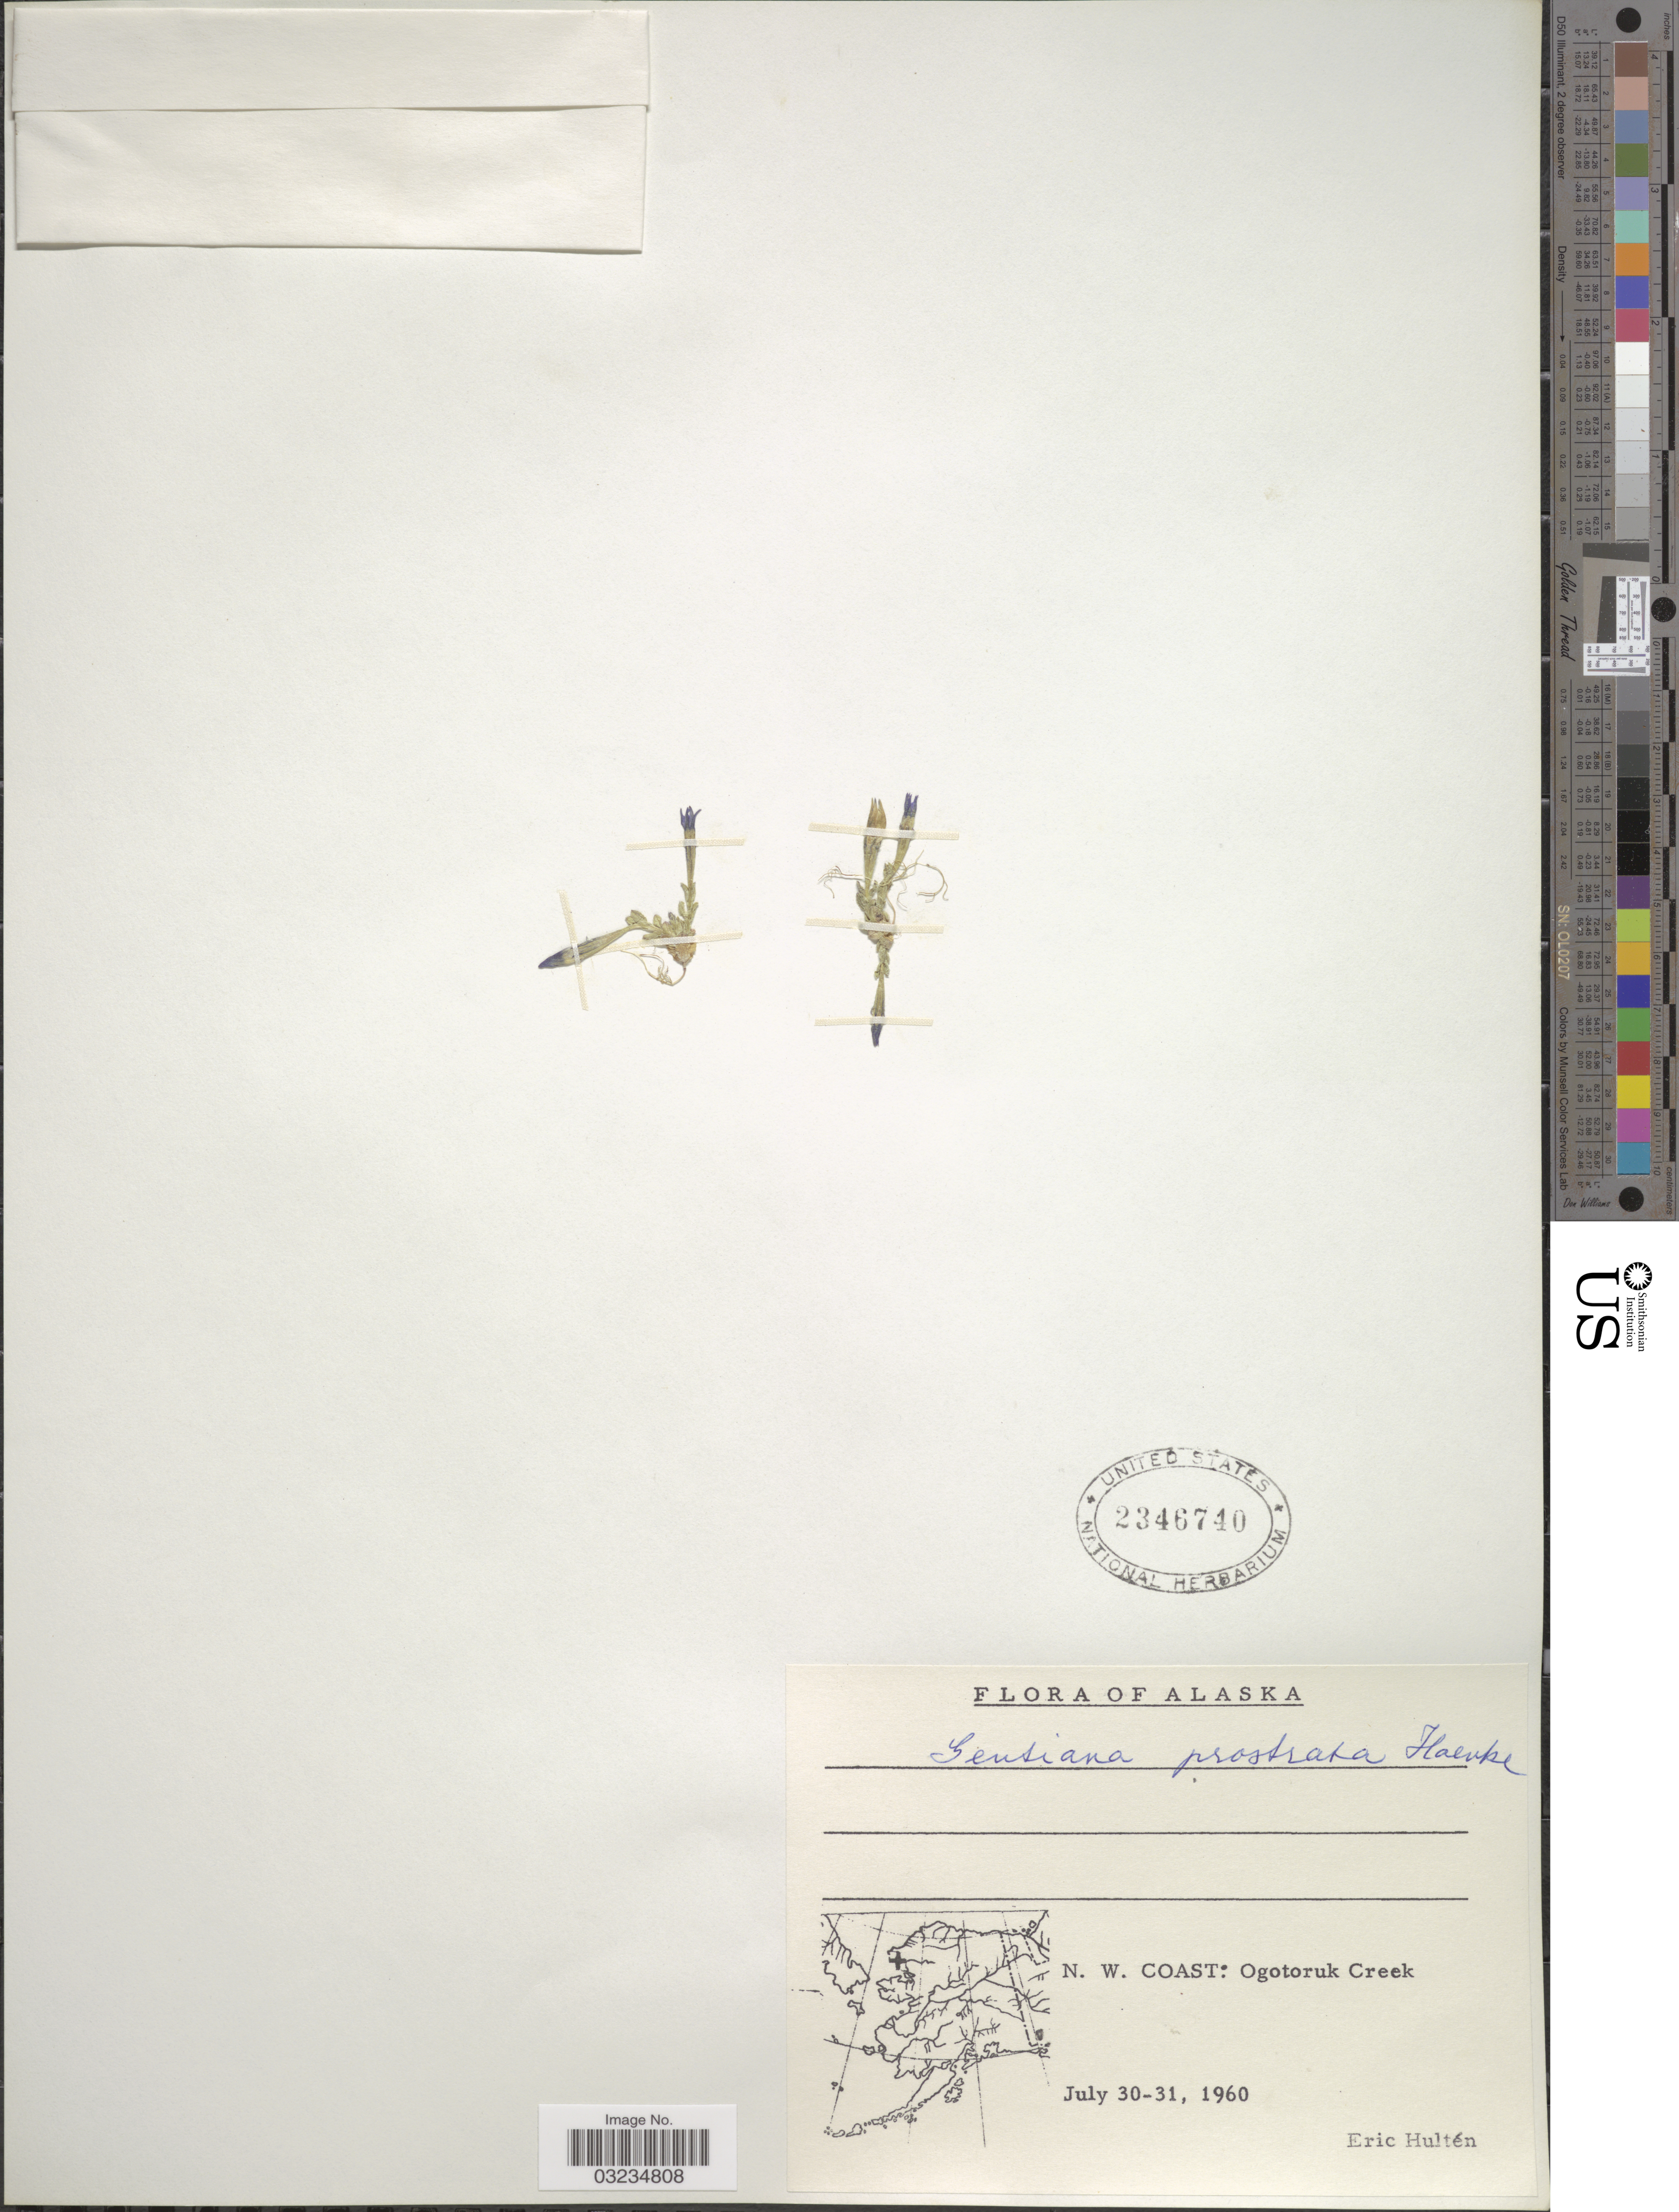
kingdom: Plantae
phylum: Tracheophyta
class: Magnoliopsida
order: Gentianales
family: Gentianaceae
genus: Gentiana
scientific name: Gentiana prostrata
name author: Haenke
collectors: E. G. Hultén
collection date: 1960-07-30/1960-07-31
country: United States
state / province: Alaska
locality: N. W. Coast: Ogotoruk Creek.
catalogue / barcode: US 2346740